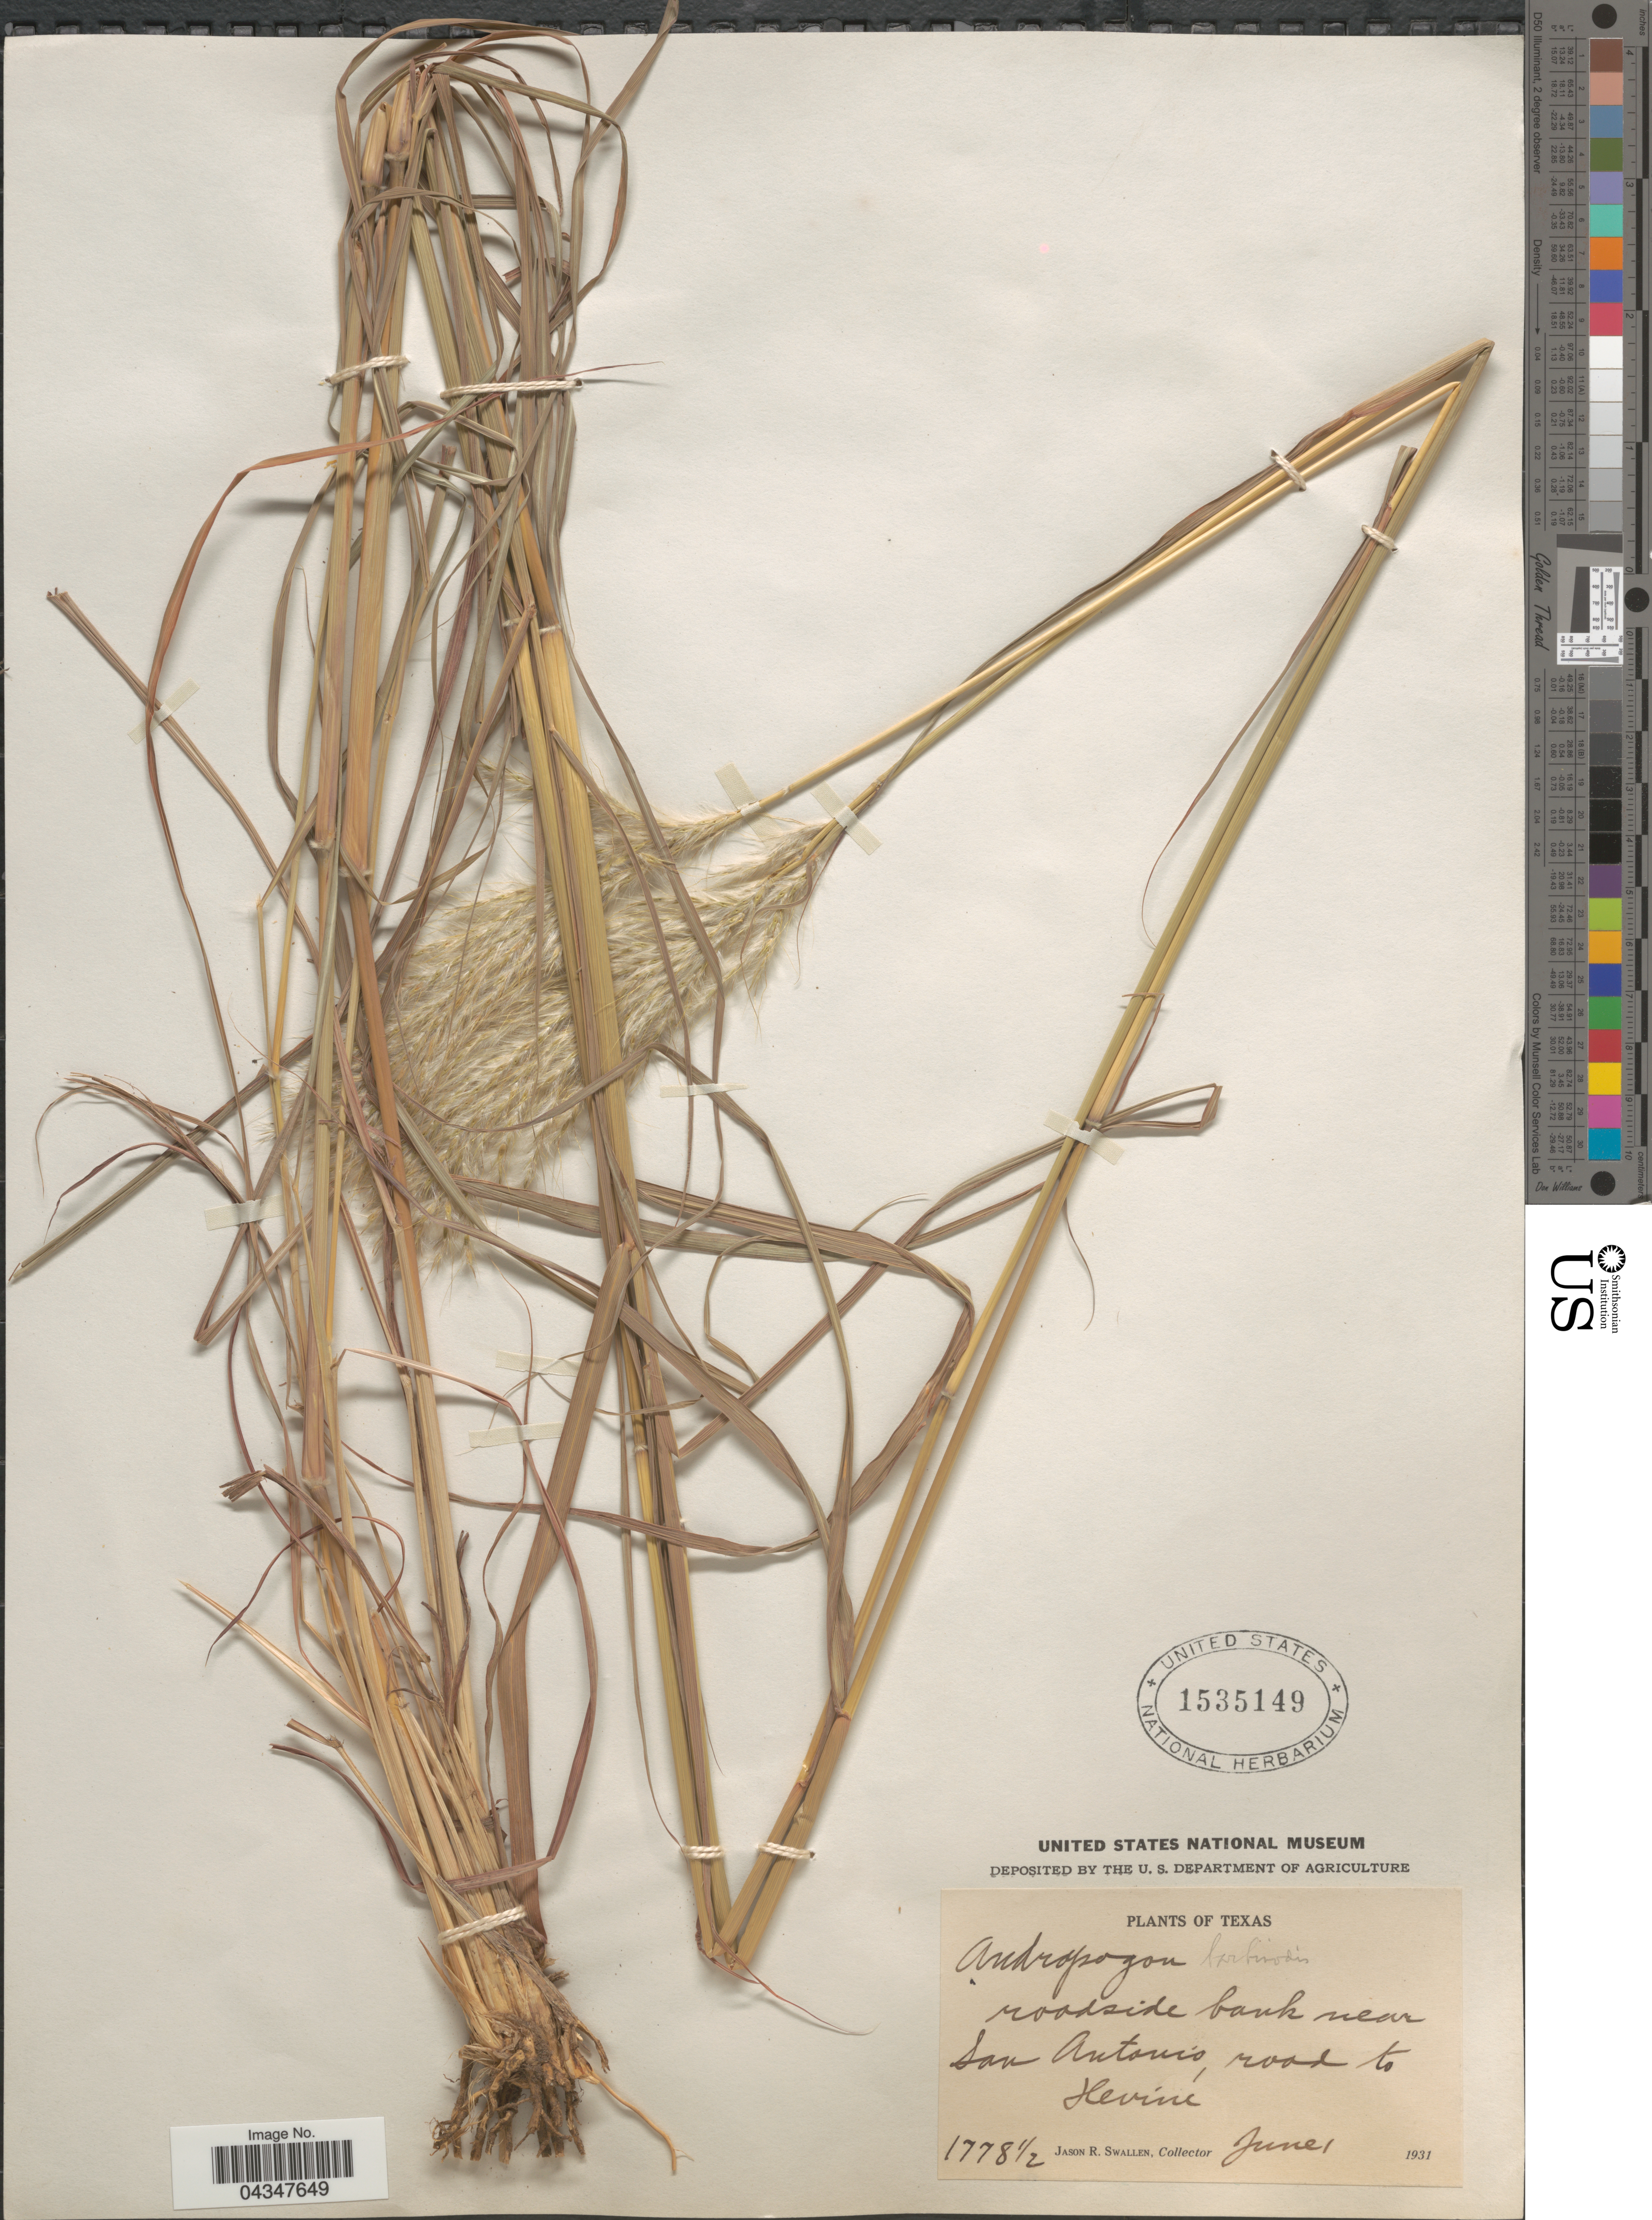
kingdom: Plantae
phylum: Tracheophyta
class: Liliopsida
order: Poales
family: Poaceae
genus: Bothriochloa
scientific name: Bothriochloa barbinodis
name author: (Lag.) Herter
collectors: J. R. Swallen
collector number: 1778 1/2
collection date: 1931-06-01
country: United States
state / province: Texas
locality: Roadside bank near San Antonio, road to Hevine.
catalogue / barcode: US 1535149